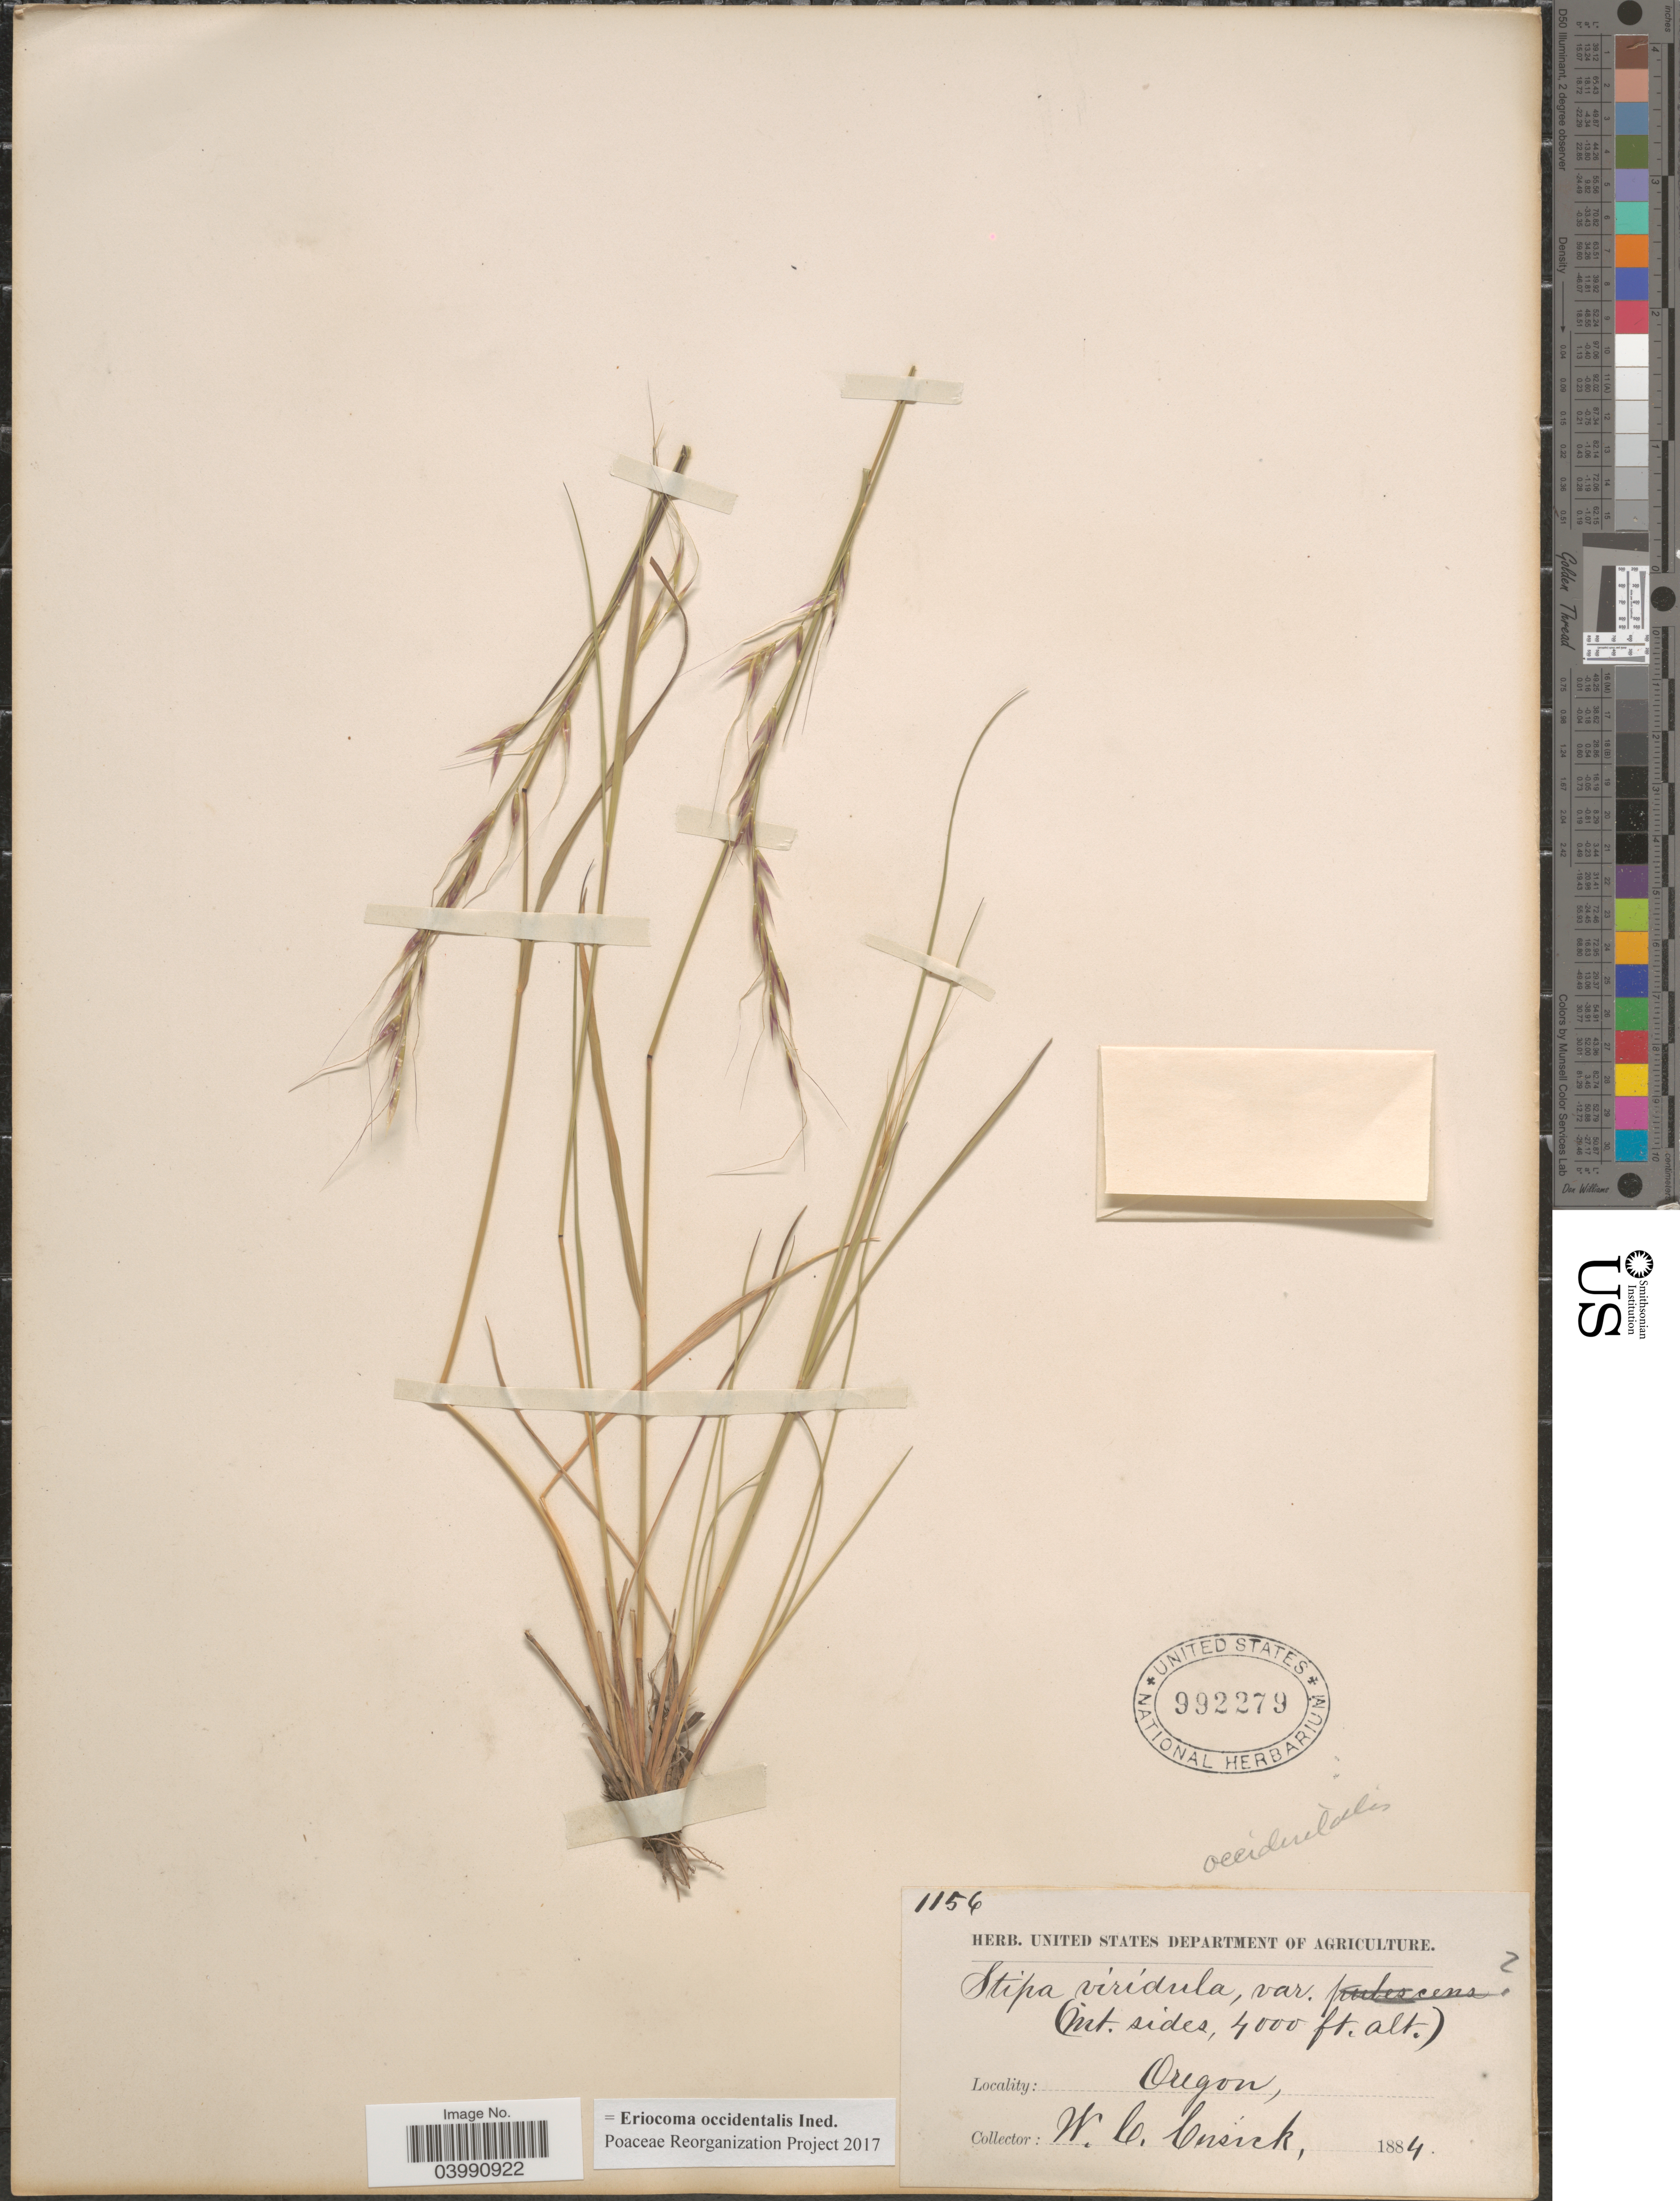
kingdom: Plantae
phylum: Tracheophyta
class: Liliopsida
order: Poales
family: Poaceae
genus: Eriocoma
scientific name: Eriocoma occidentalis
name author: (Thurb. ex S. Watson) Romasch.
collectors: W. C. Cusick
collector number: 1156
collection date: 1884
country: United States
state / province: Oregon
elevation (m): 1219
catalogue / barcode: US 992279